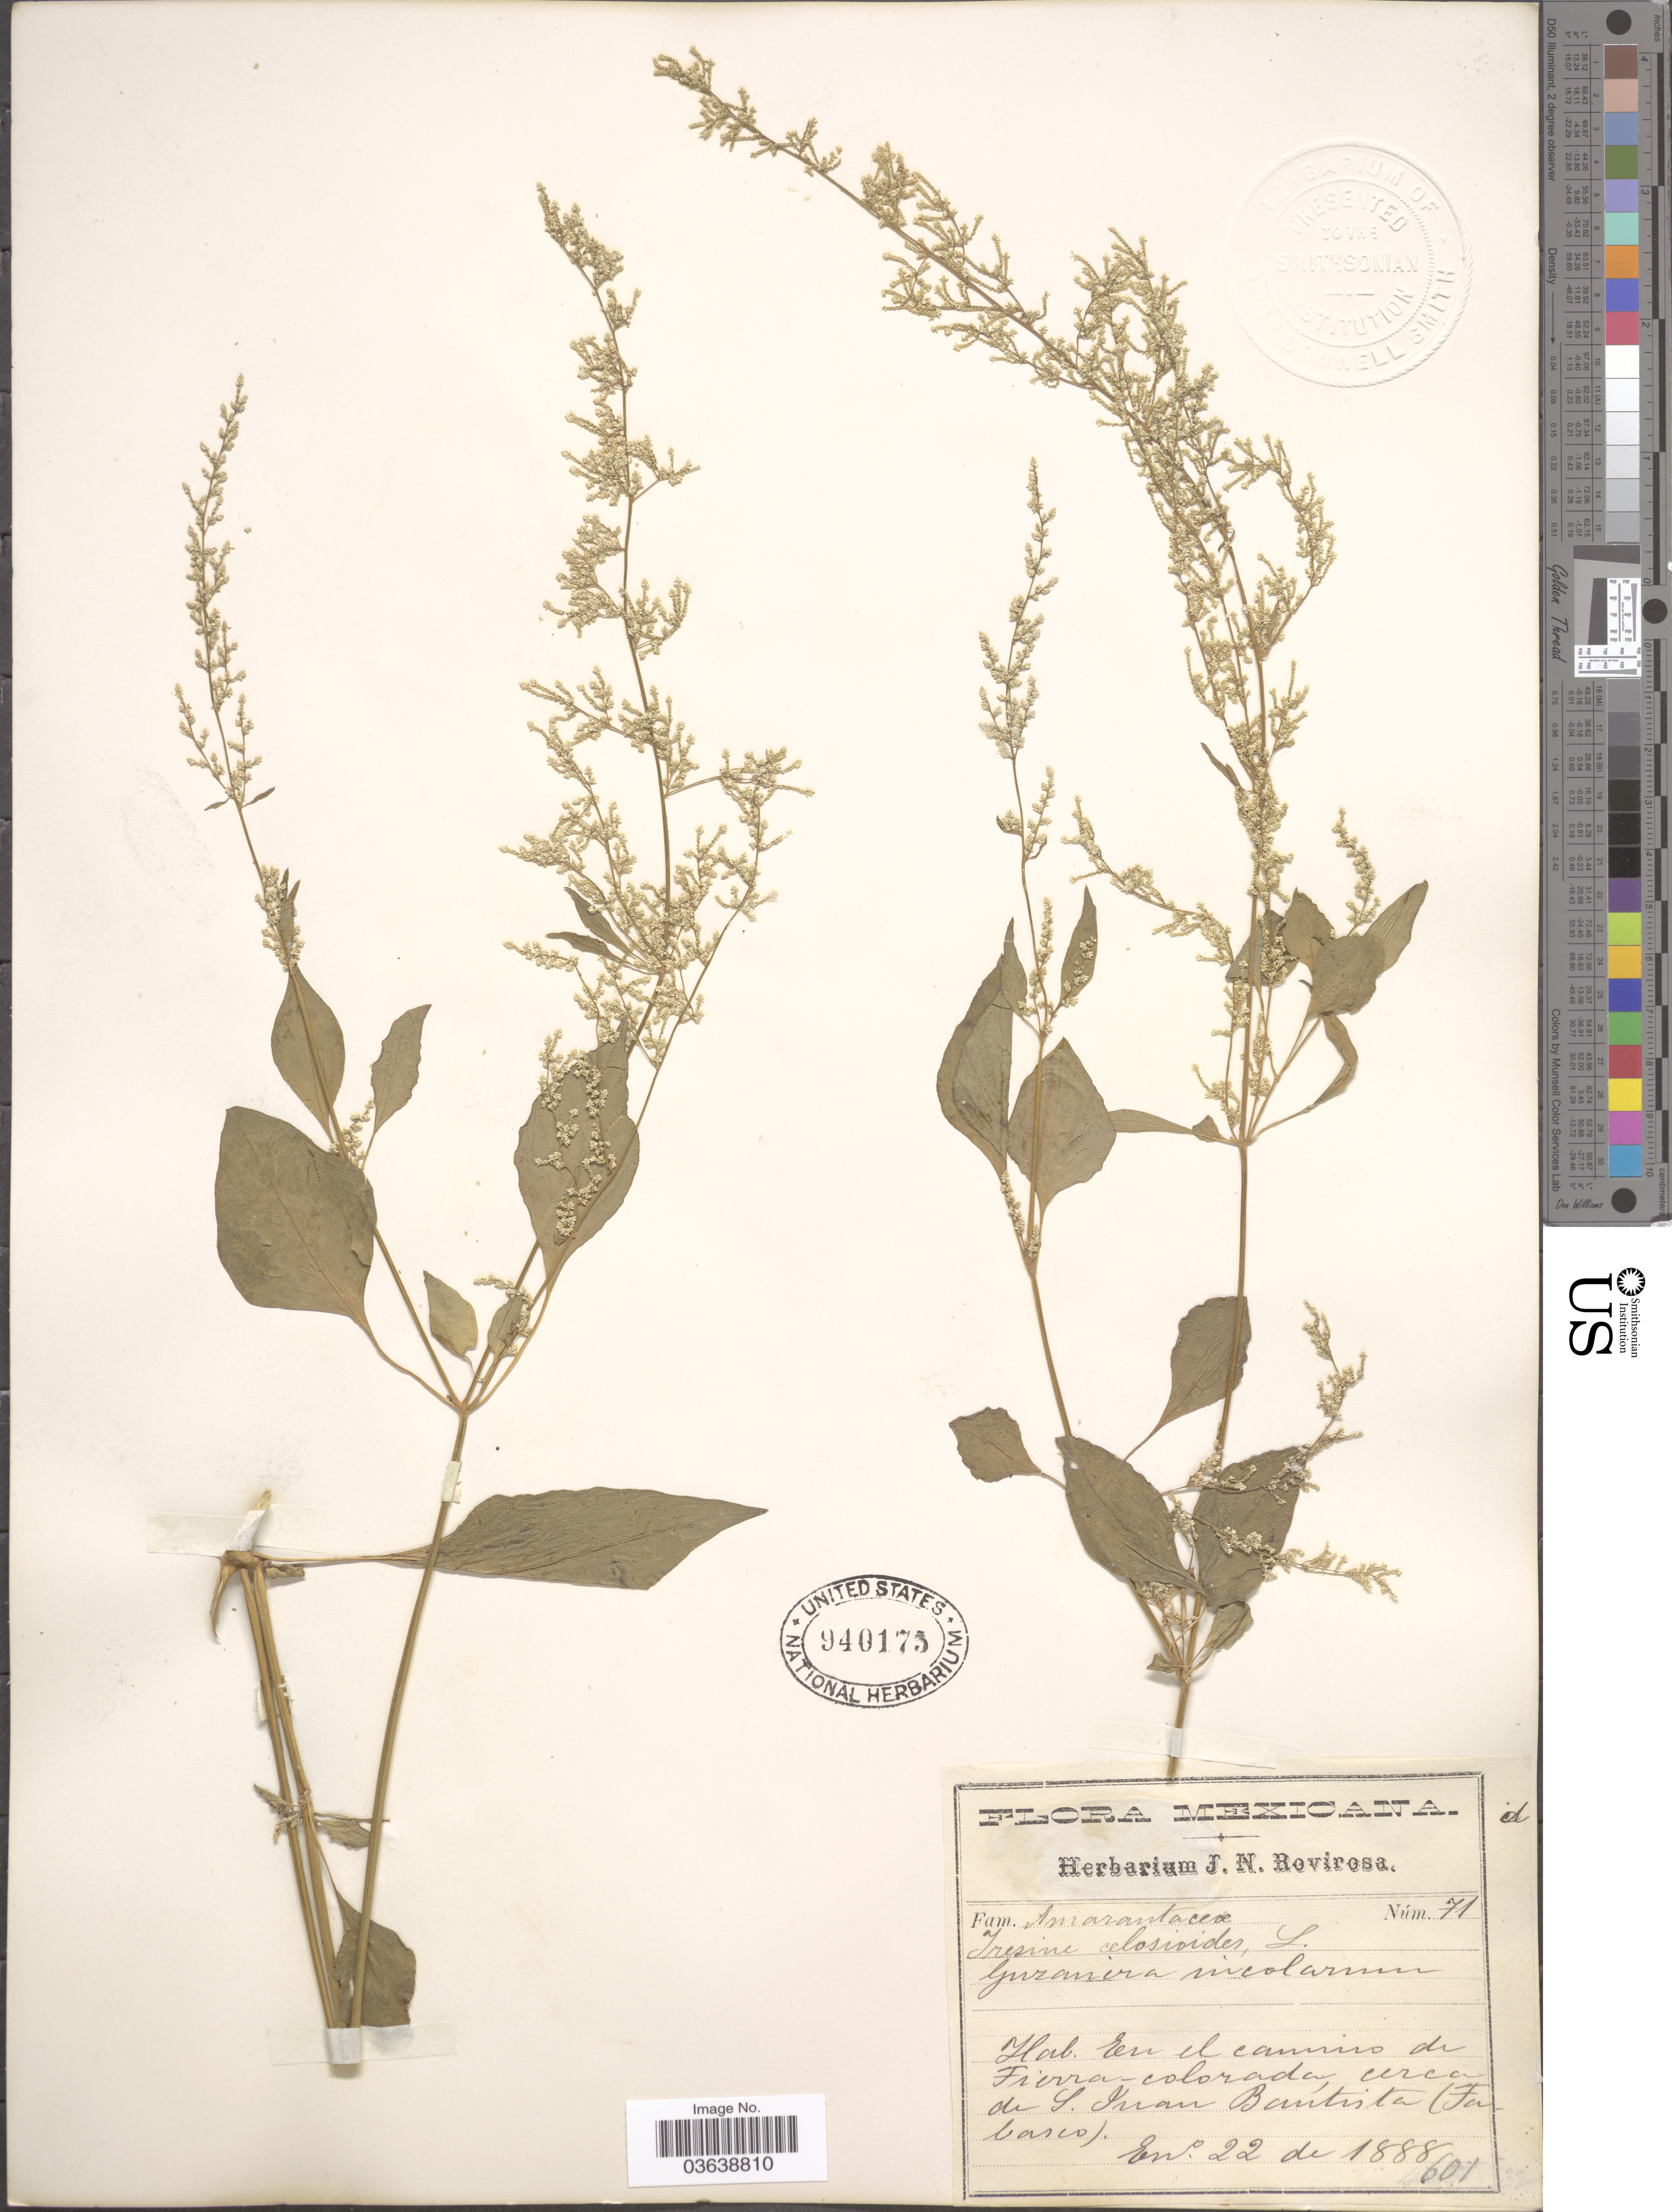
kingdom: Plantae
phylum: Tracheophyta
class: Magnoliopsida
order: Caryophyllales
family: Amaranthaceae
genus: Iresine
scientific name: Iresine celosia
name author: L.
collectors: ex herb. J. N. Rovirosa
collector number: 71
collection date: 1888-01-22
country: Mexico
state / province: Tabasco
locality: En el camino de Tierra colorada, cerca de S. Juan Bautista.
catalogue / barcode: US 940175